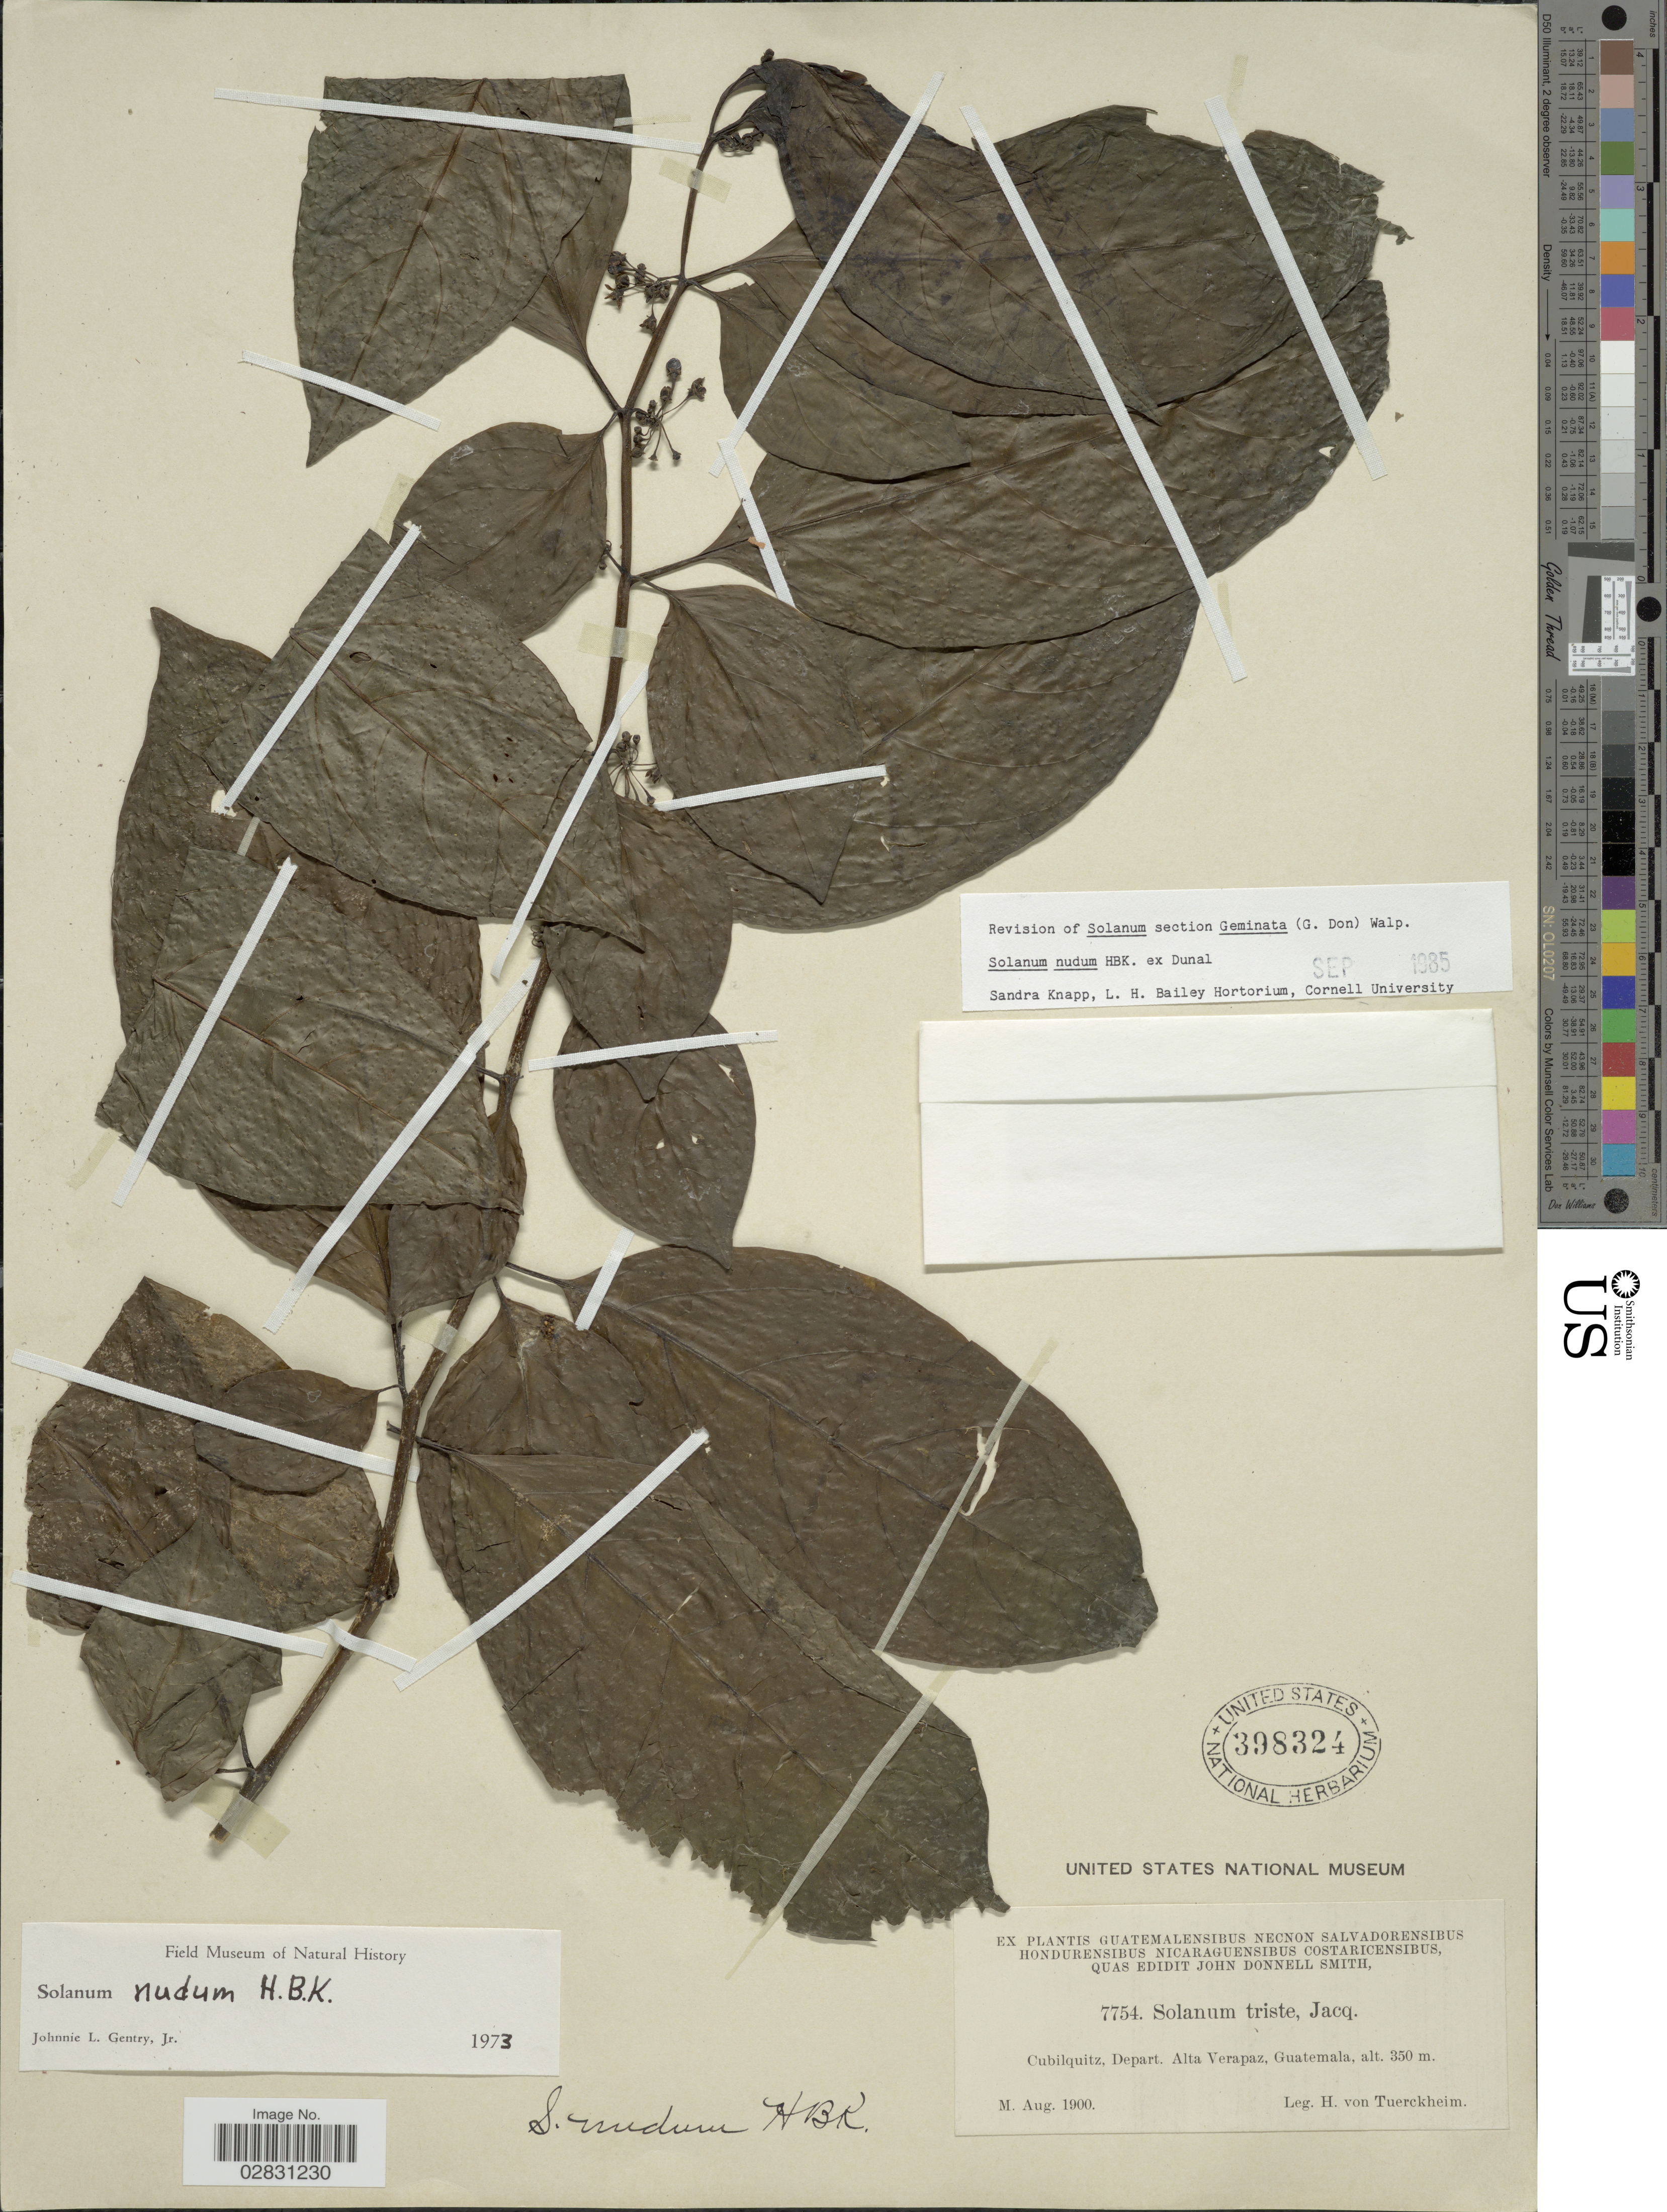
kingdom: Plantae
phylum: Tracheophyta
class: Magnoliopsida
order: Solanales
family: Solanaceae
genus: Solanum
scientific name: Solanum nudum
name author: Humb. & Bonpl. ex Dunal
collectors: H. von Türckheim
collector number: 7754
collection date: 1900-08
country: Guatemala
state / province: Alta Verapaz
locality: Cubilquitz, Depart. Alta Verapaz.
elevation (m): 350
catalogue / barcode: US 398324